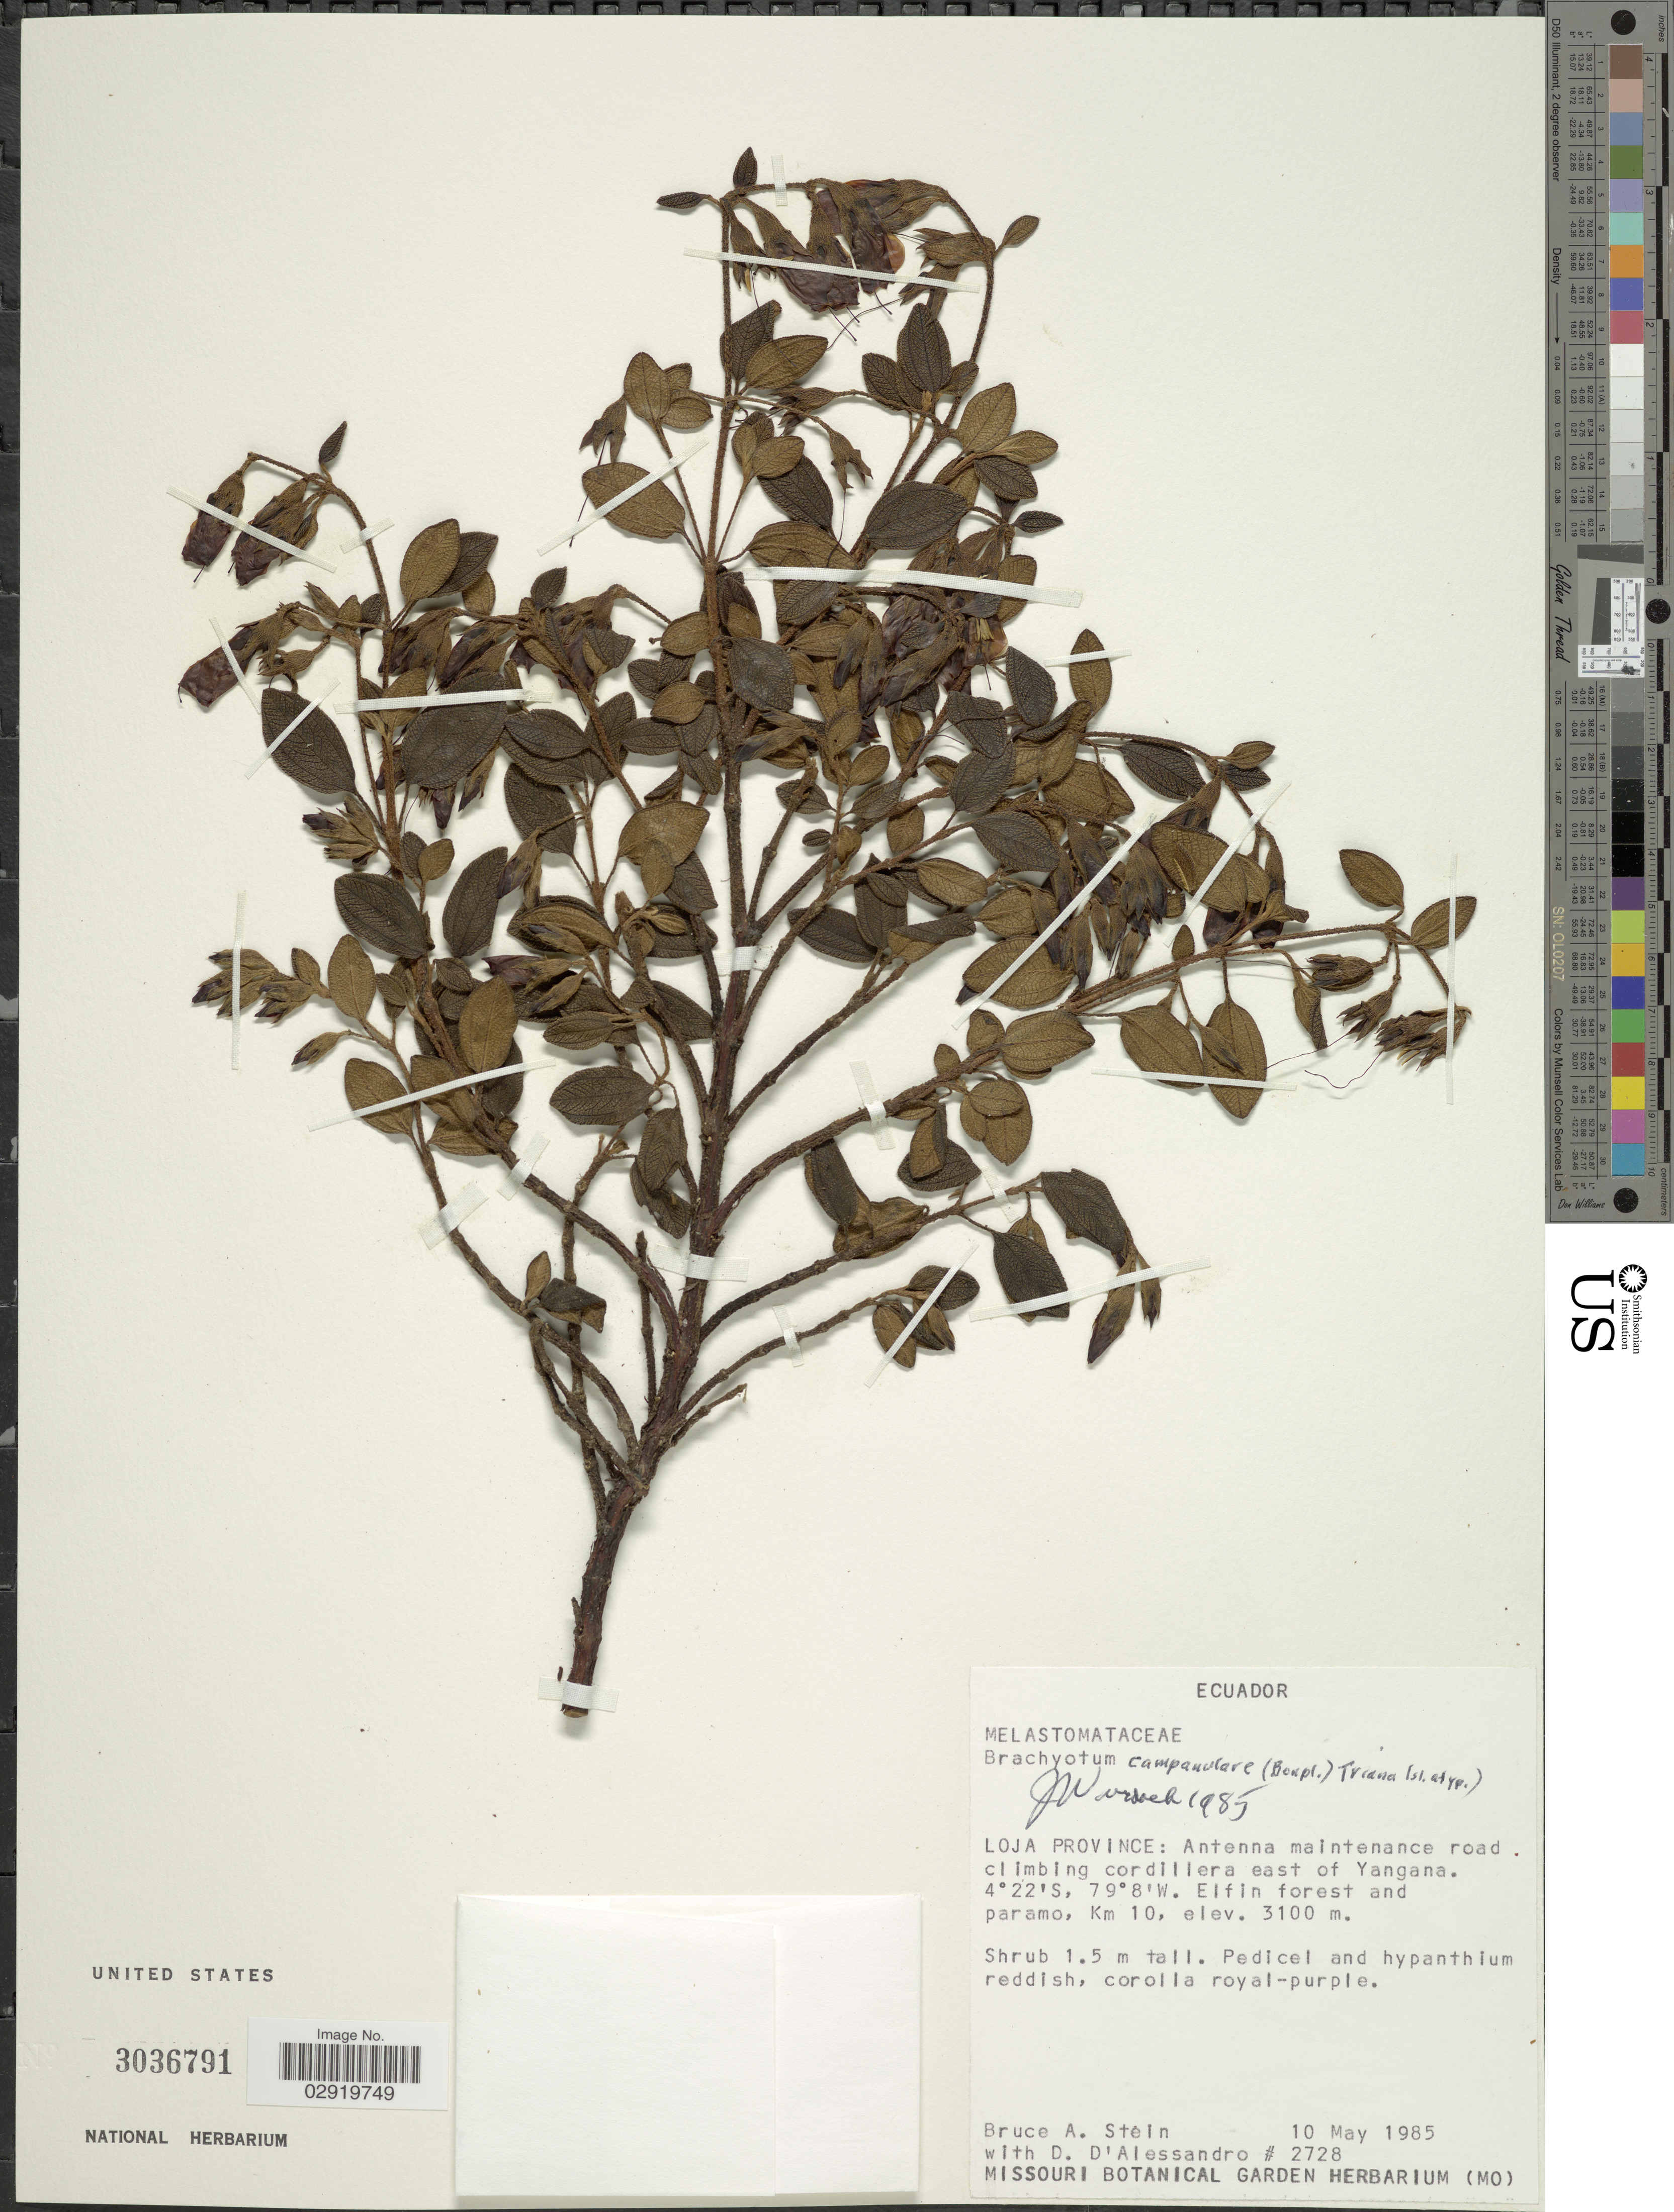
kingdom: Plantae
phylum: Tracheophyta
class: Magnoliopsida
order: Myrtales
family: Melastomataceae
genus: Brachyotum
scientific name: Brachyotum campanulare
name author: (Bonpl.) Triana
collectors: B. A. Stein & D. D'alessandro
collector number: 2728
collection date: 1985-05-10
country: Ecuador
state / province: Loja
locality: Antenna maintenance road climbing cordillera east of Yangana. Elfin forest and paramo, Km 10.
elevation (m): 3100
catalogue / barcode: US 3036791